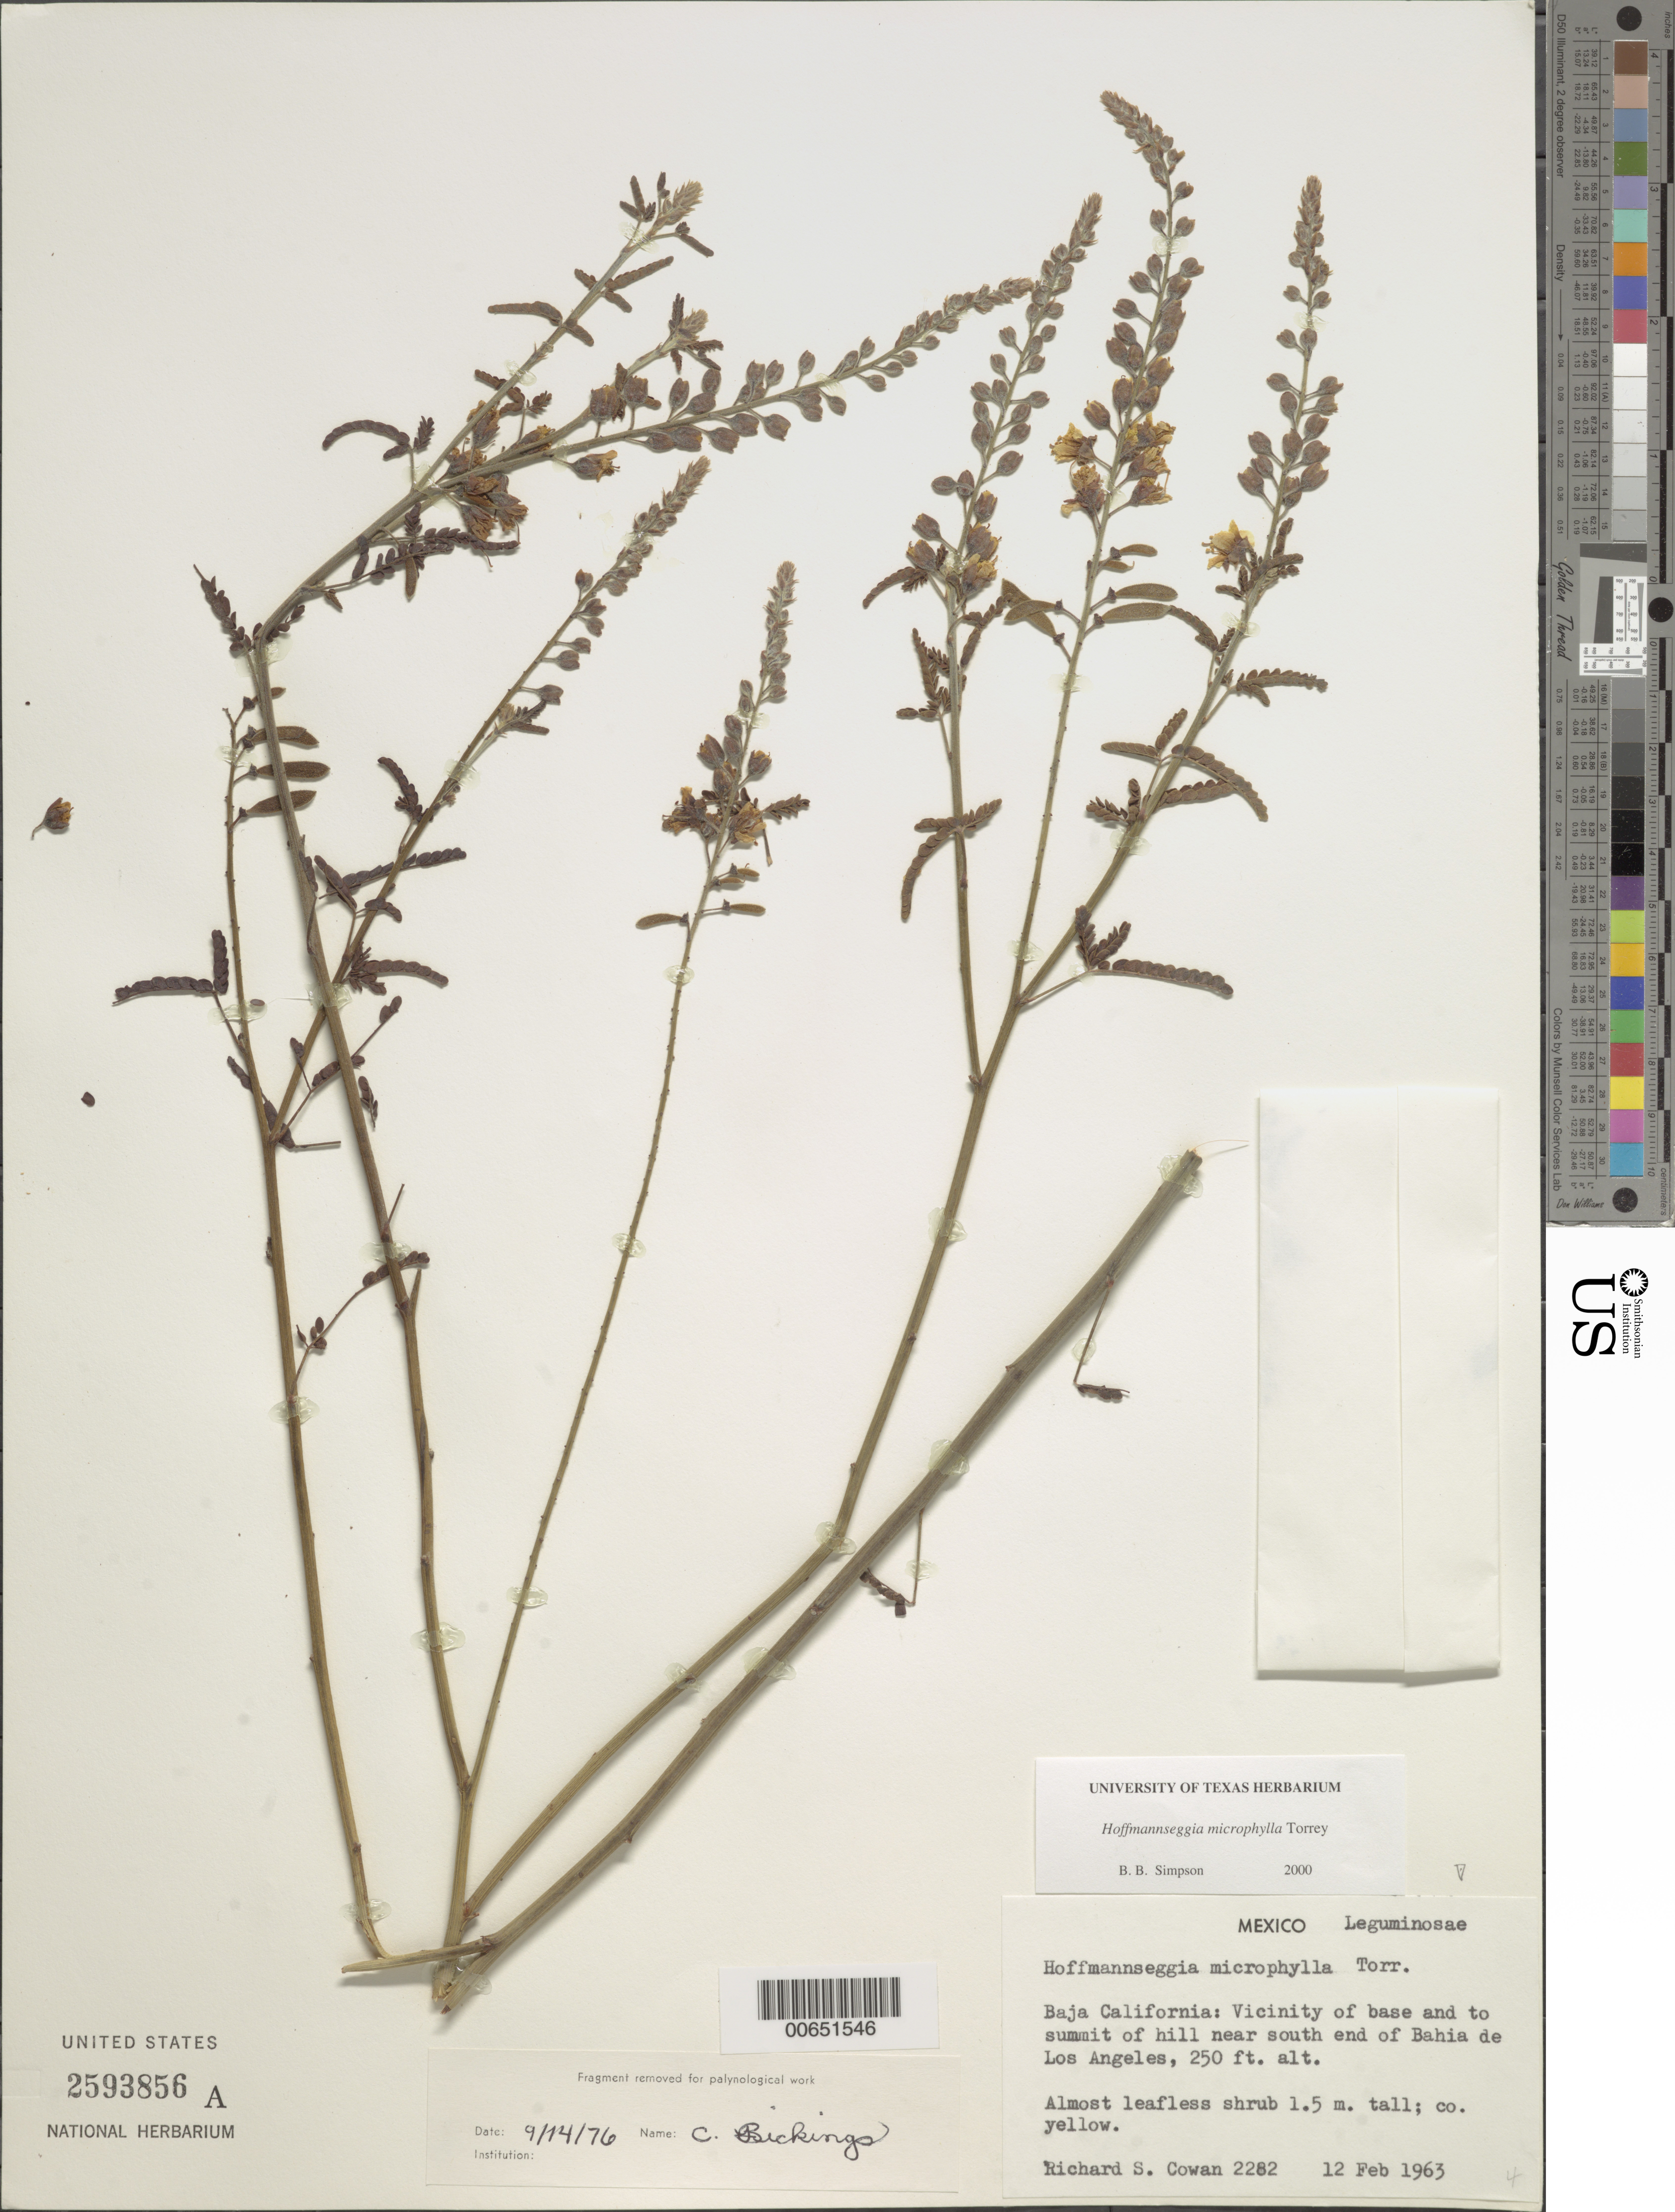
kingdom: Plantae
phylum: Tracheophyta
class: Magnoliopsida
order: Fabales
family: Fabaceae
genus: Hoffmannseggia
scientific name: Hoffmannseggia microphylla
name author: Torr.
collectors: R. S. Cowan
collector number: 2282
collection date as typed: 12 Feb 1963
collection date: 1963-02-12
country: Mexico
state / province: Baja California Norte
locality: S end of Bahia de Los Angeles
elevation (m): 76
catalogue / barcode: US 2593856A